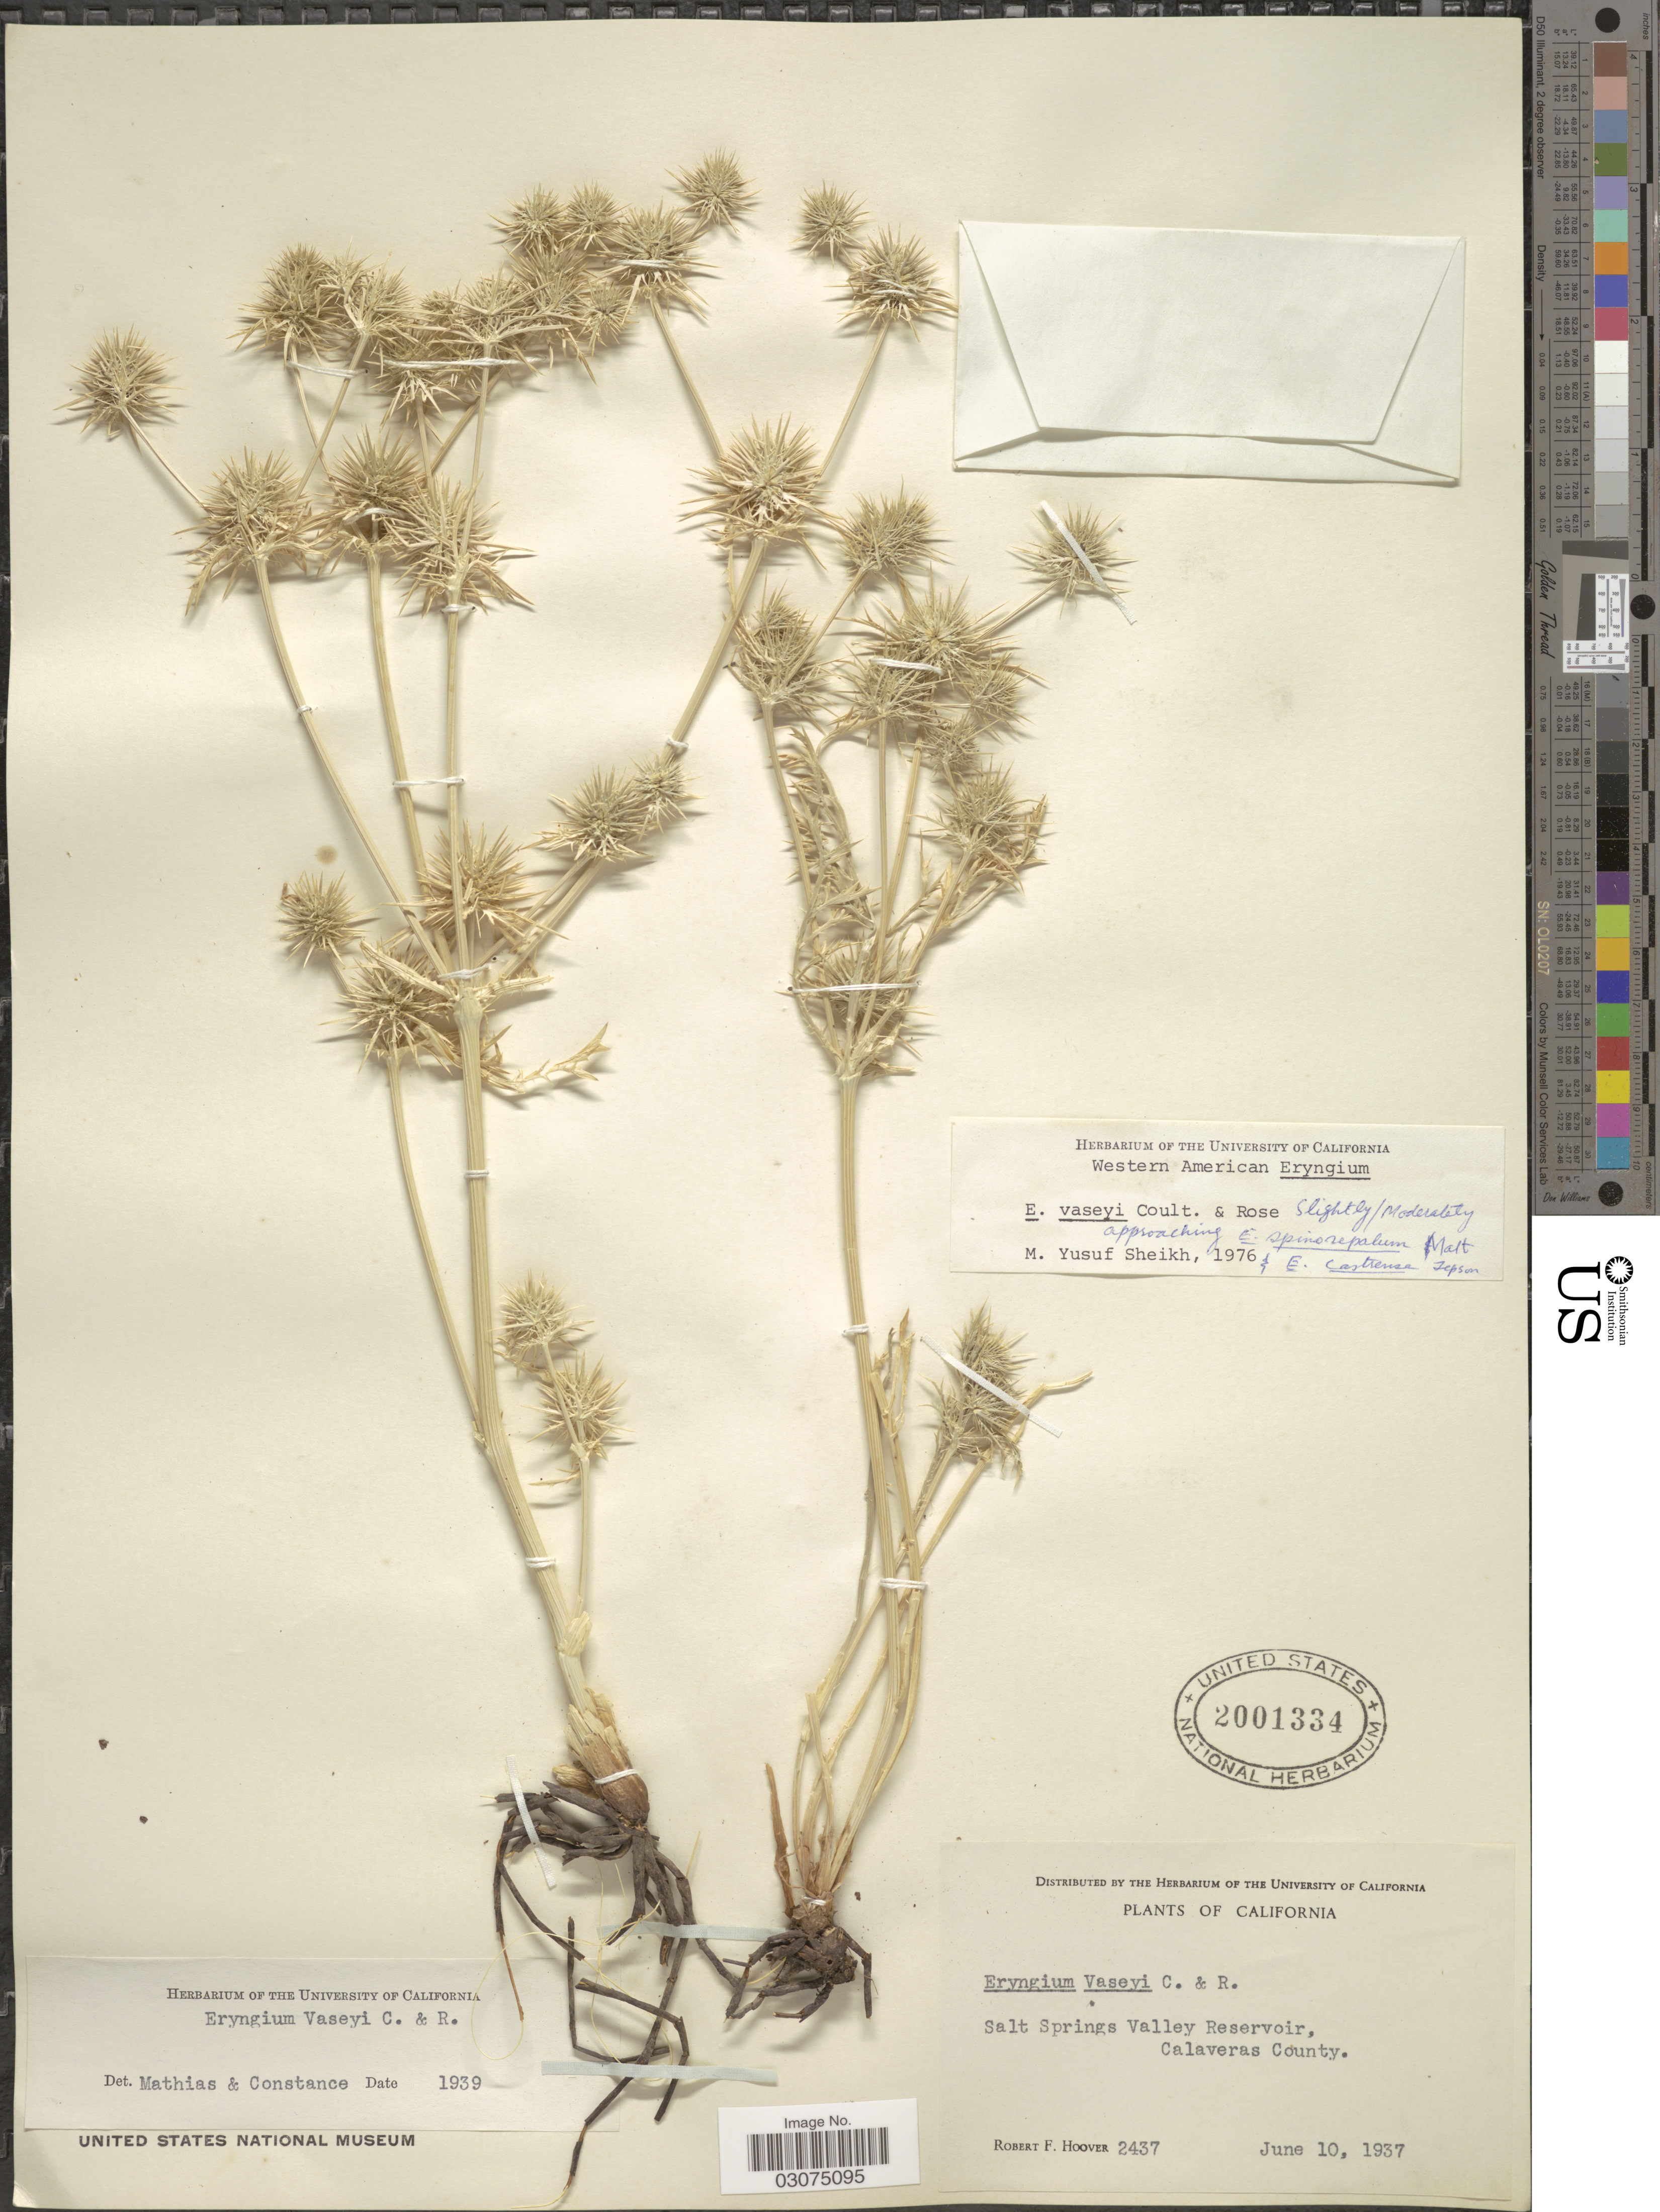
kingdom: Plantae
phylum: Tracheophyta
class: Magnoliopsida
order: Apiales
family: Apiaceae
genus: Eryngium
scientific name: Eryngium vaseyi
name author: J.M. Coult. & Rose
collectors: R. F. Hoover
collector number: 2437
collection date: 1937-06-10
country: United States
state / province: California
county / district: Calaveras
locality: Salt Springs Valley Reservoir, Calaveras County.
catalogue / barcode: US 2001334